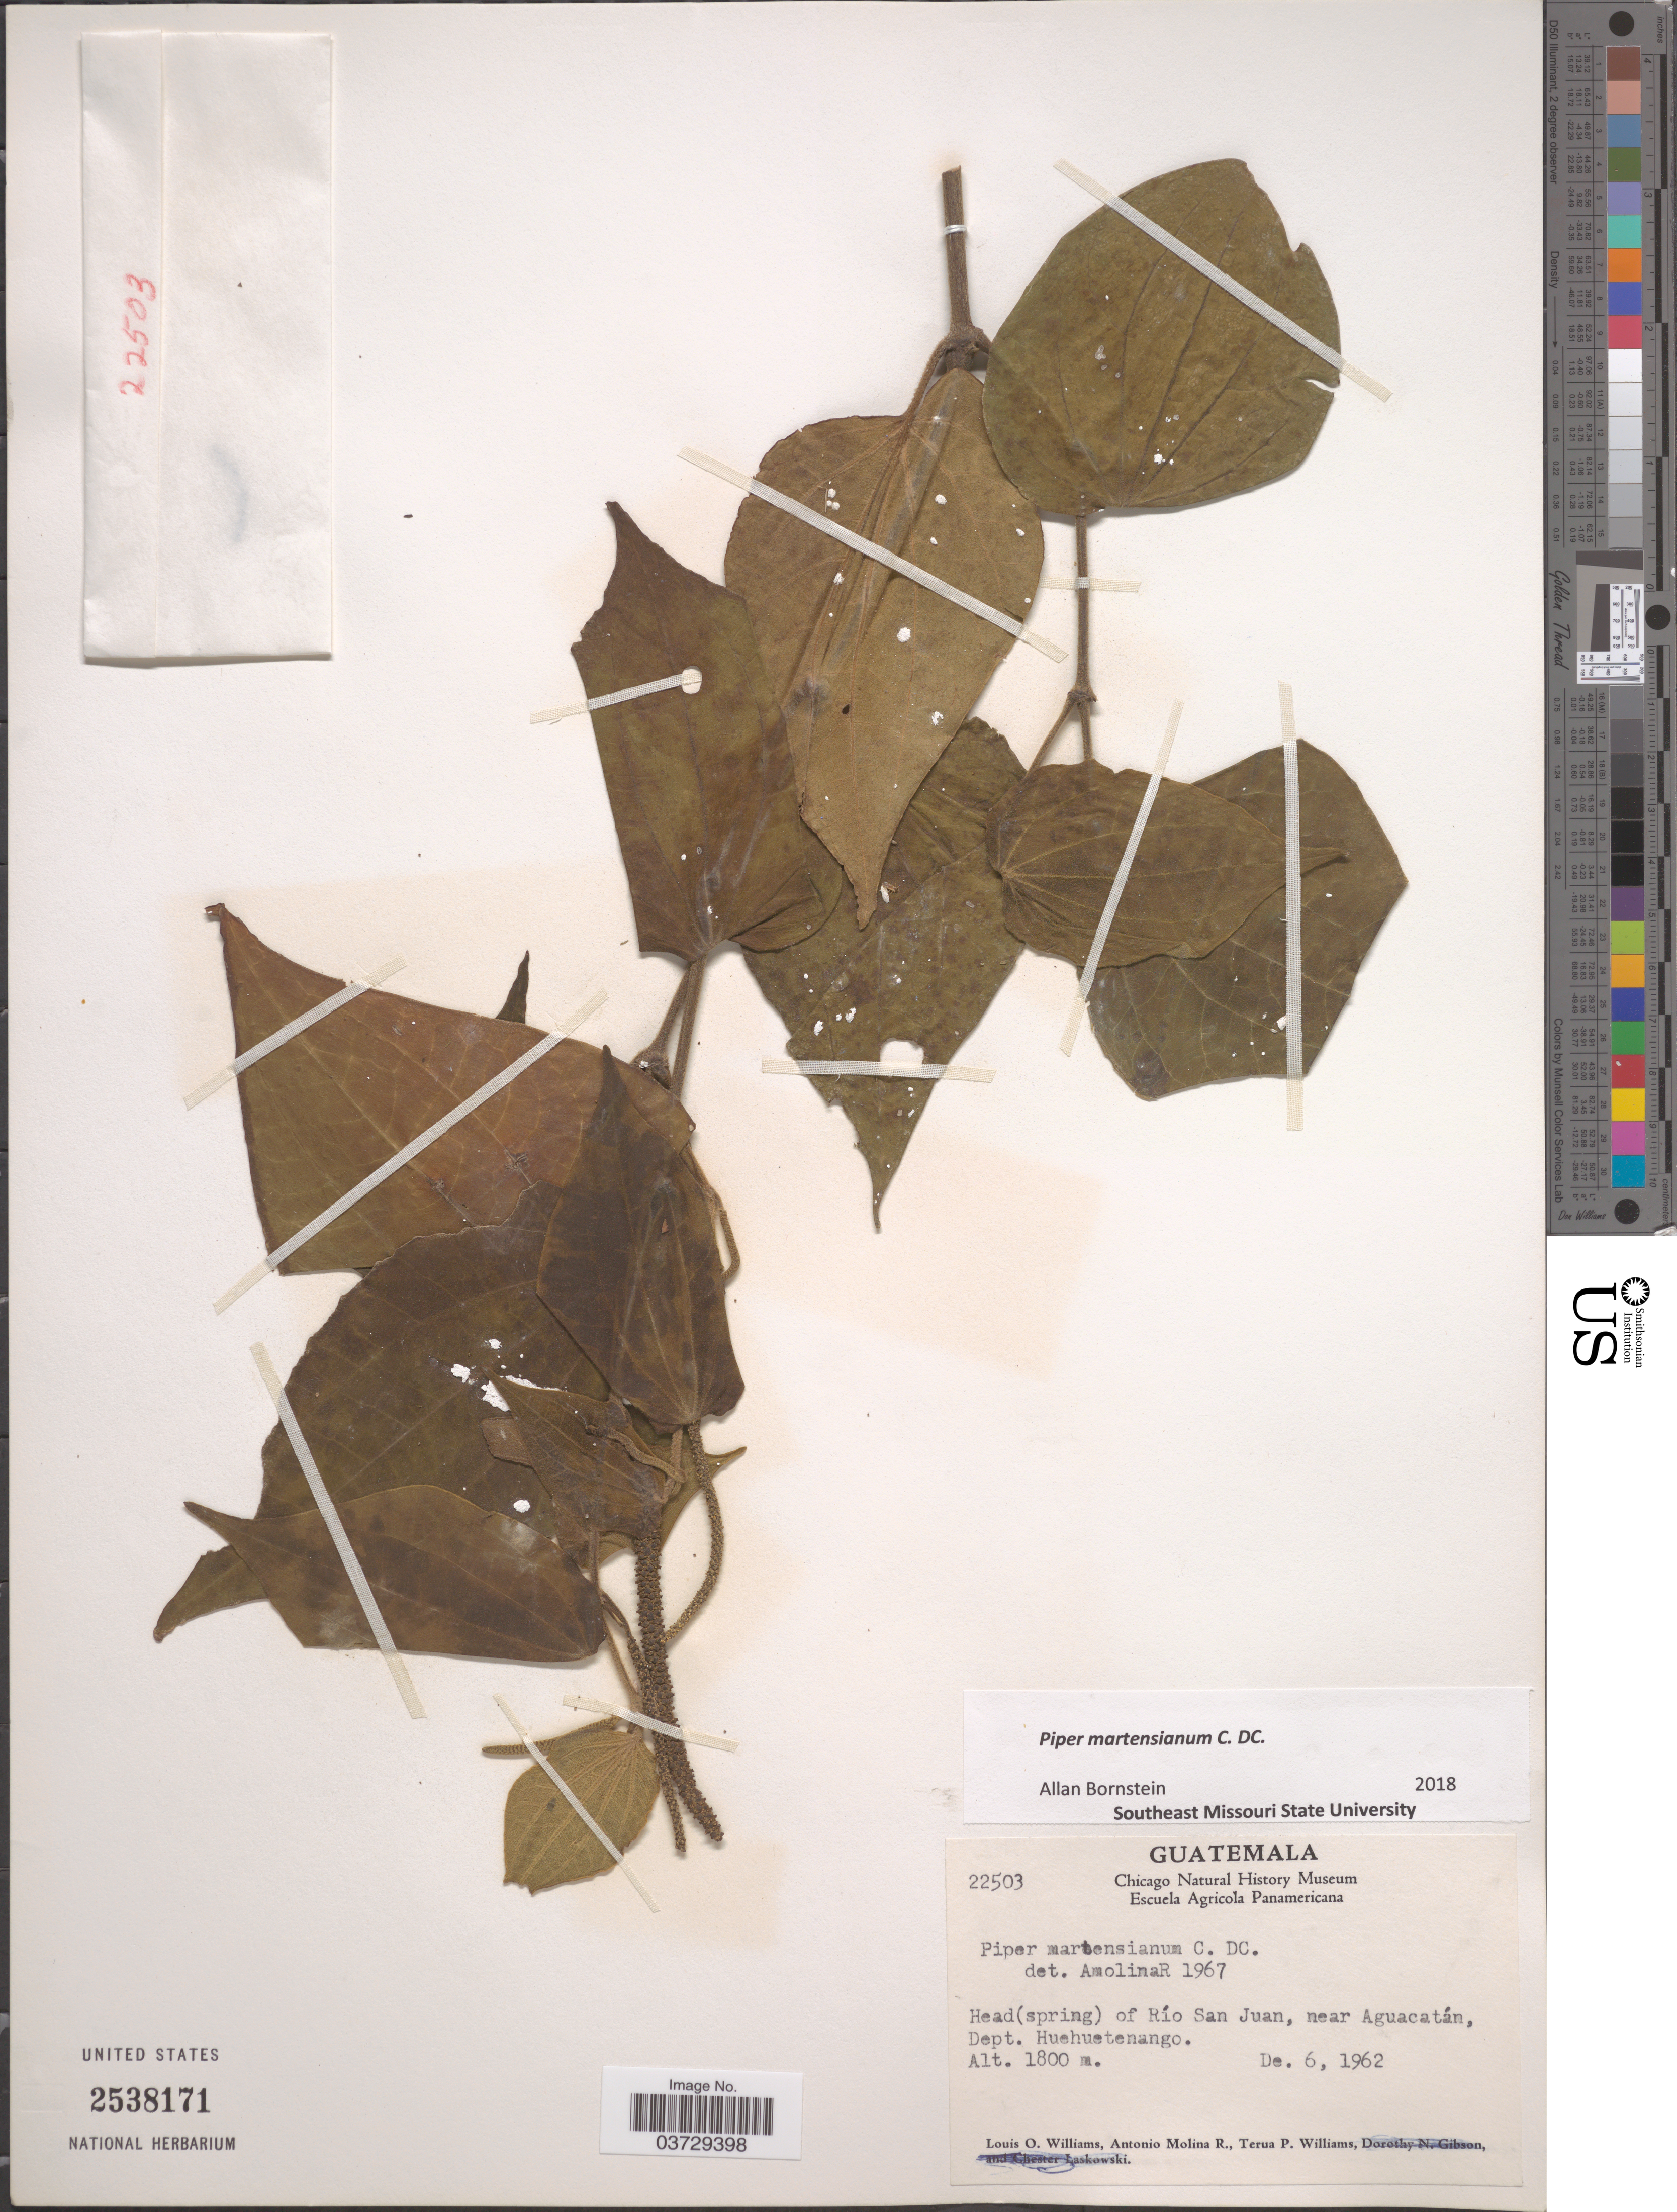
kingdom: Plantae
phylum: Tracheophyta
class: Magnoliopsida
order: Piperales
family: Piperaceae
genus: Piper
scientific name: Piper martensianum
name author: C. DC.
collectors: L. O. Williams, A. Molina R. & T. Williams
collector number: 22503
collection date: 1962-12-06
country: Guatemala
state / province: Huehuetenango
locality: Head(spring) of Río San Juan, near Aguacatán, Dept. Huehuetenango.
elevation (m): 1800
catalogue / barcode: US 2538171